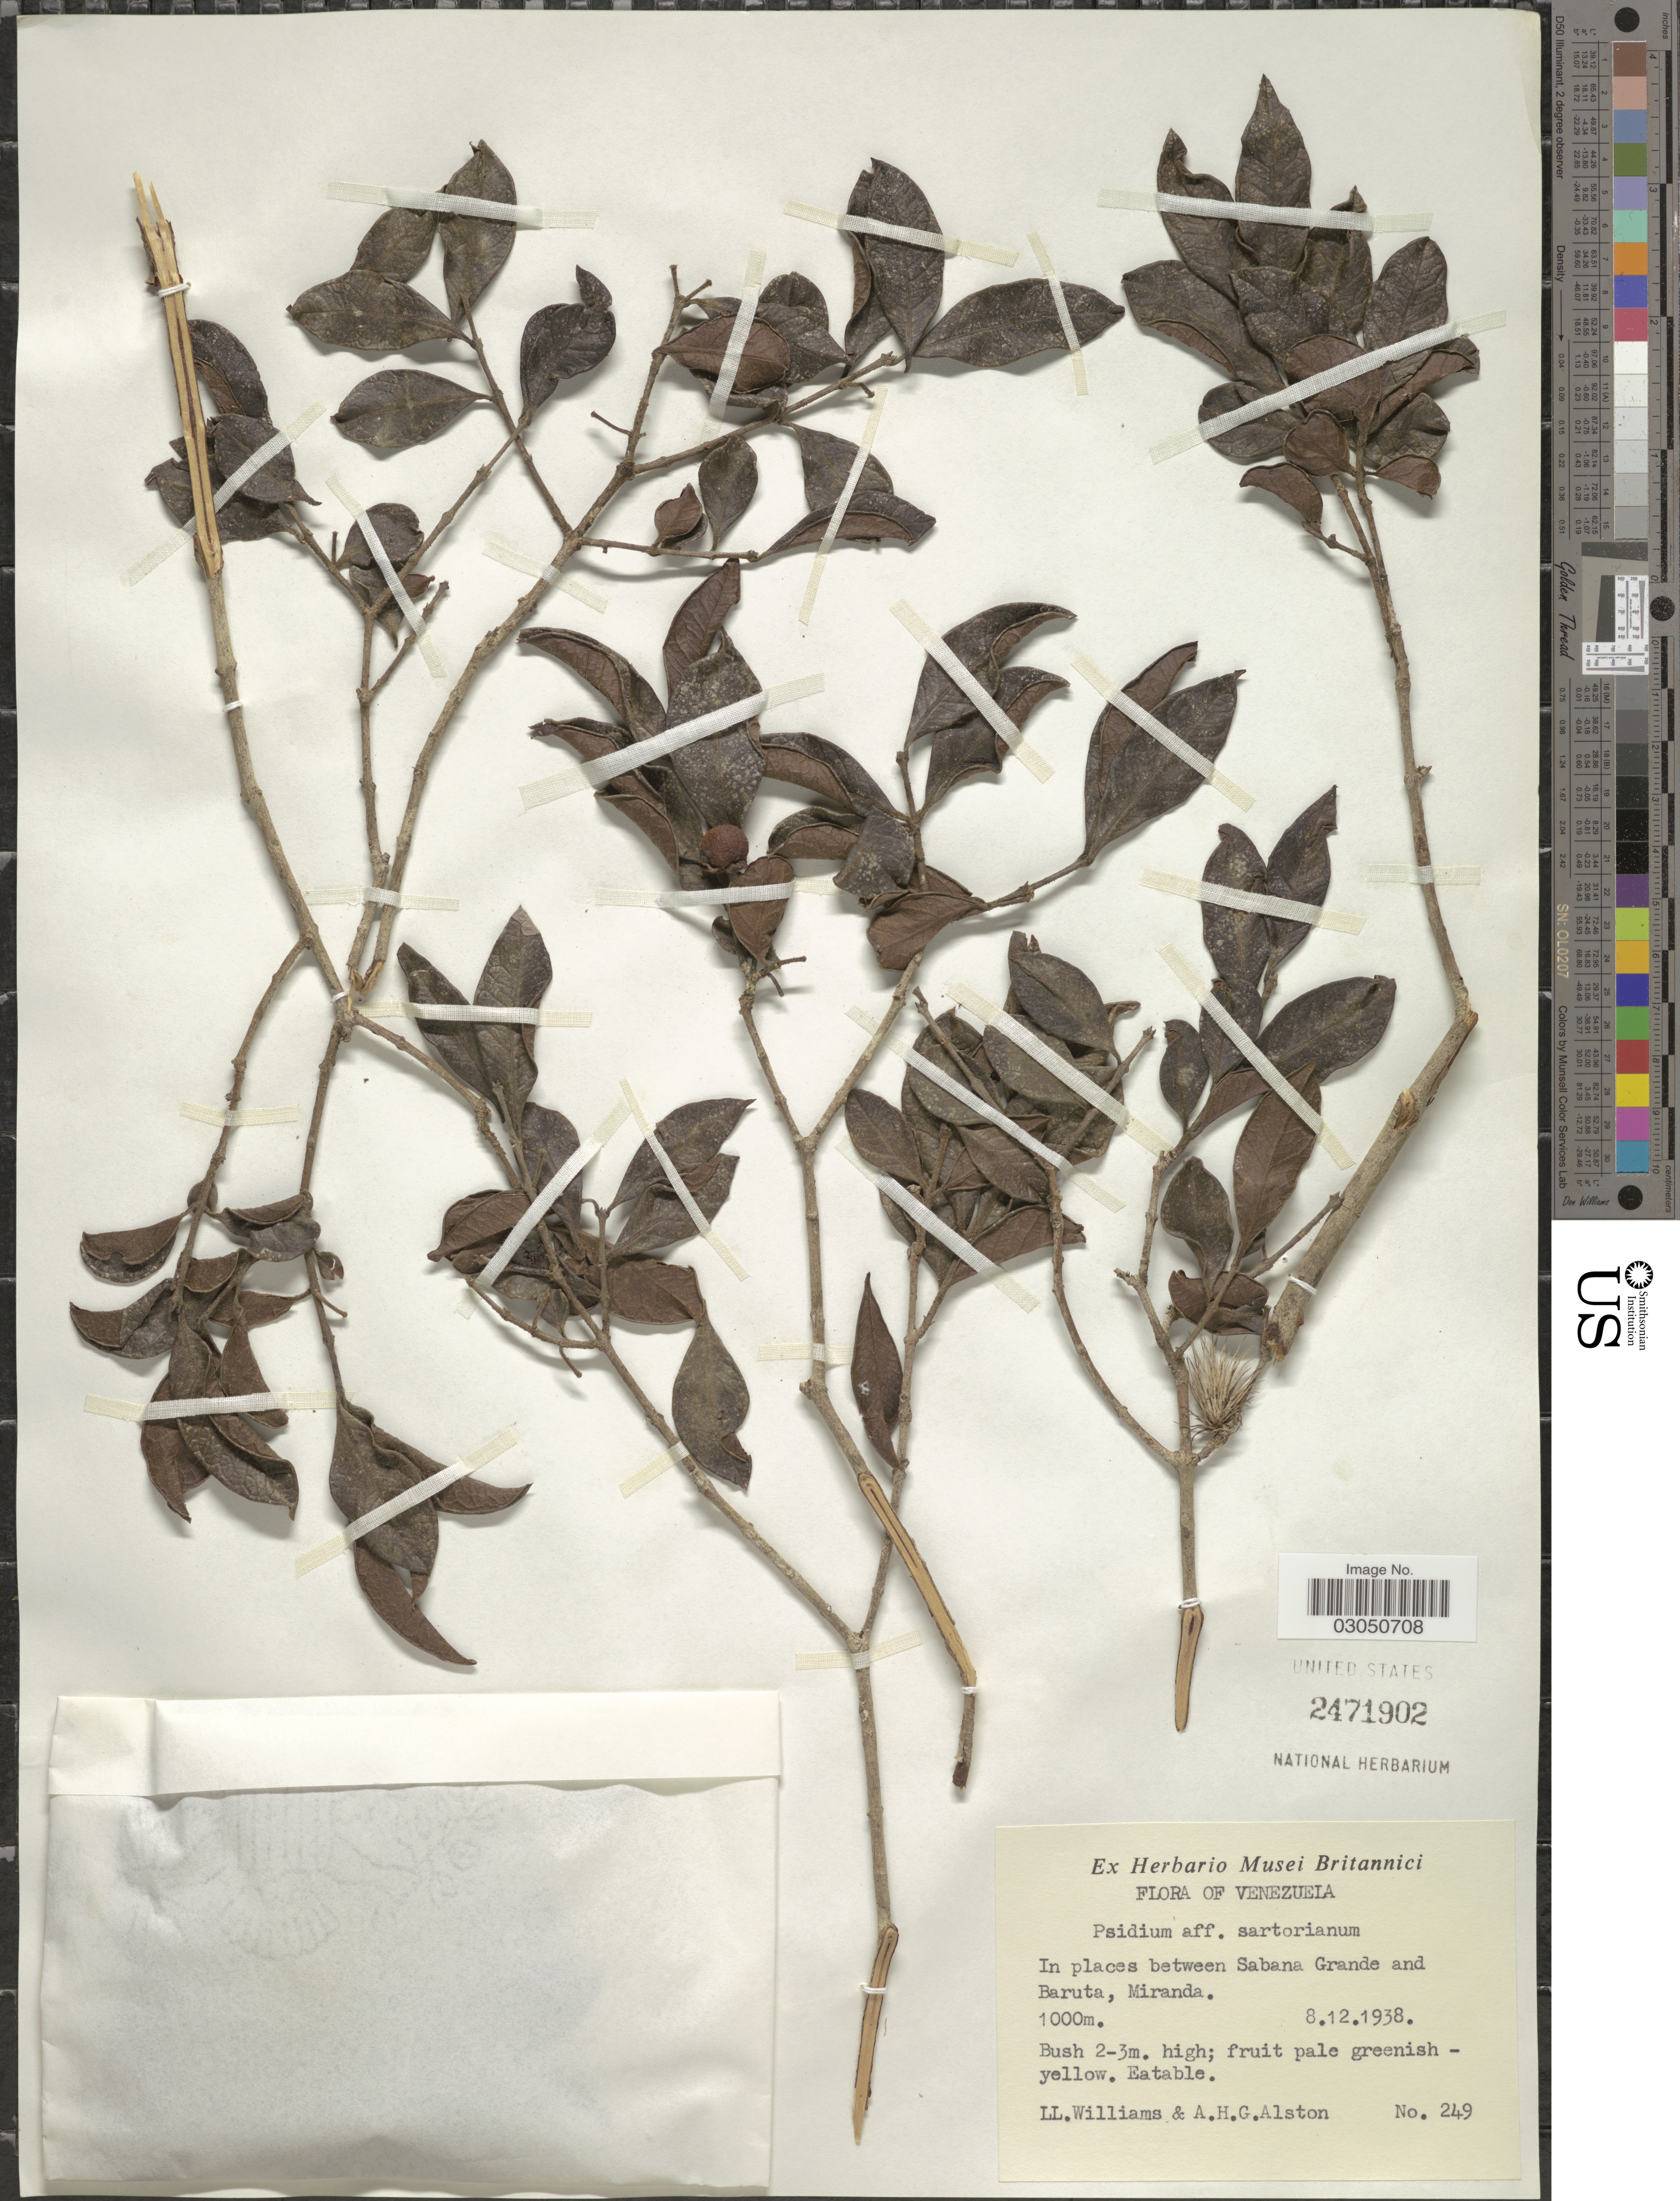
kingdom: Plantae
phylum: Tracheophyta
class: Magnoliopsida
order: Myrtales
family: Myrtaceae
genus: Psidium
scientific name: Psidium sartorianum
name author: (O. Berg) Nied.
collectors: Ll. Williams & A. H. Alston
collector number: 249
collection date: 1938-12-08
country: Venezuela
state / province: Miranda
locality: In places between Sabana Grande and Baruta.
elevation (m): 1000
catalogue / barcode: US 2471902